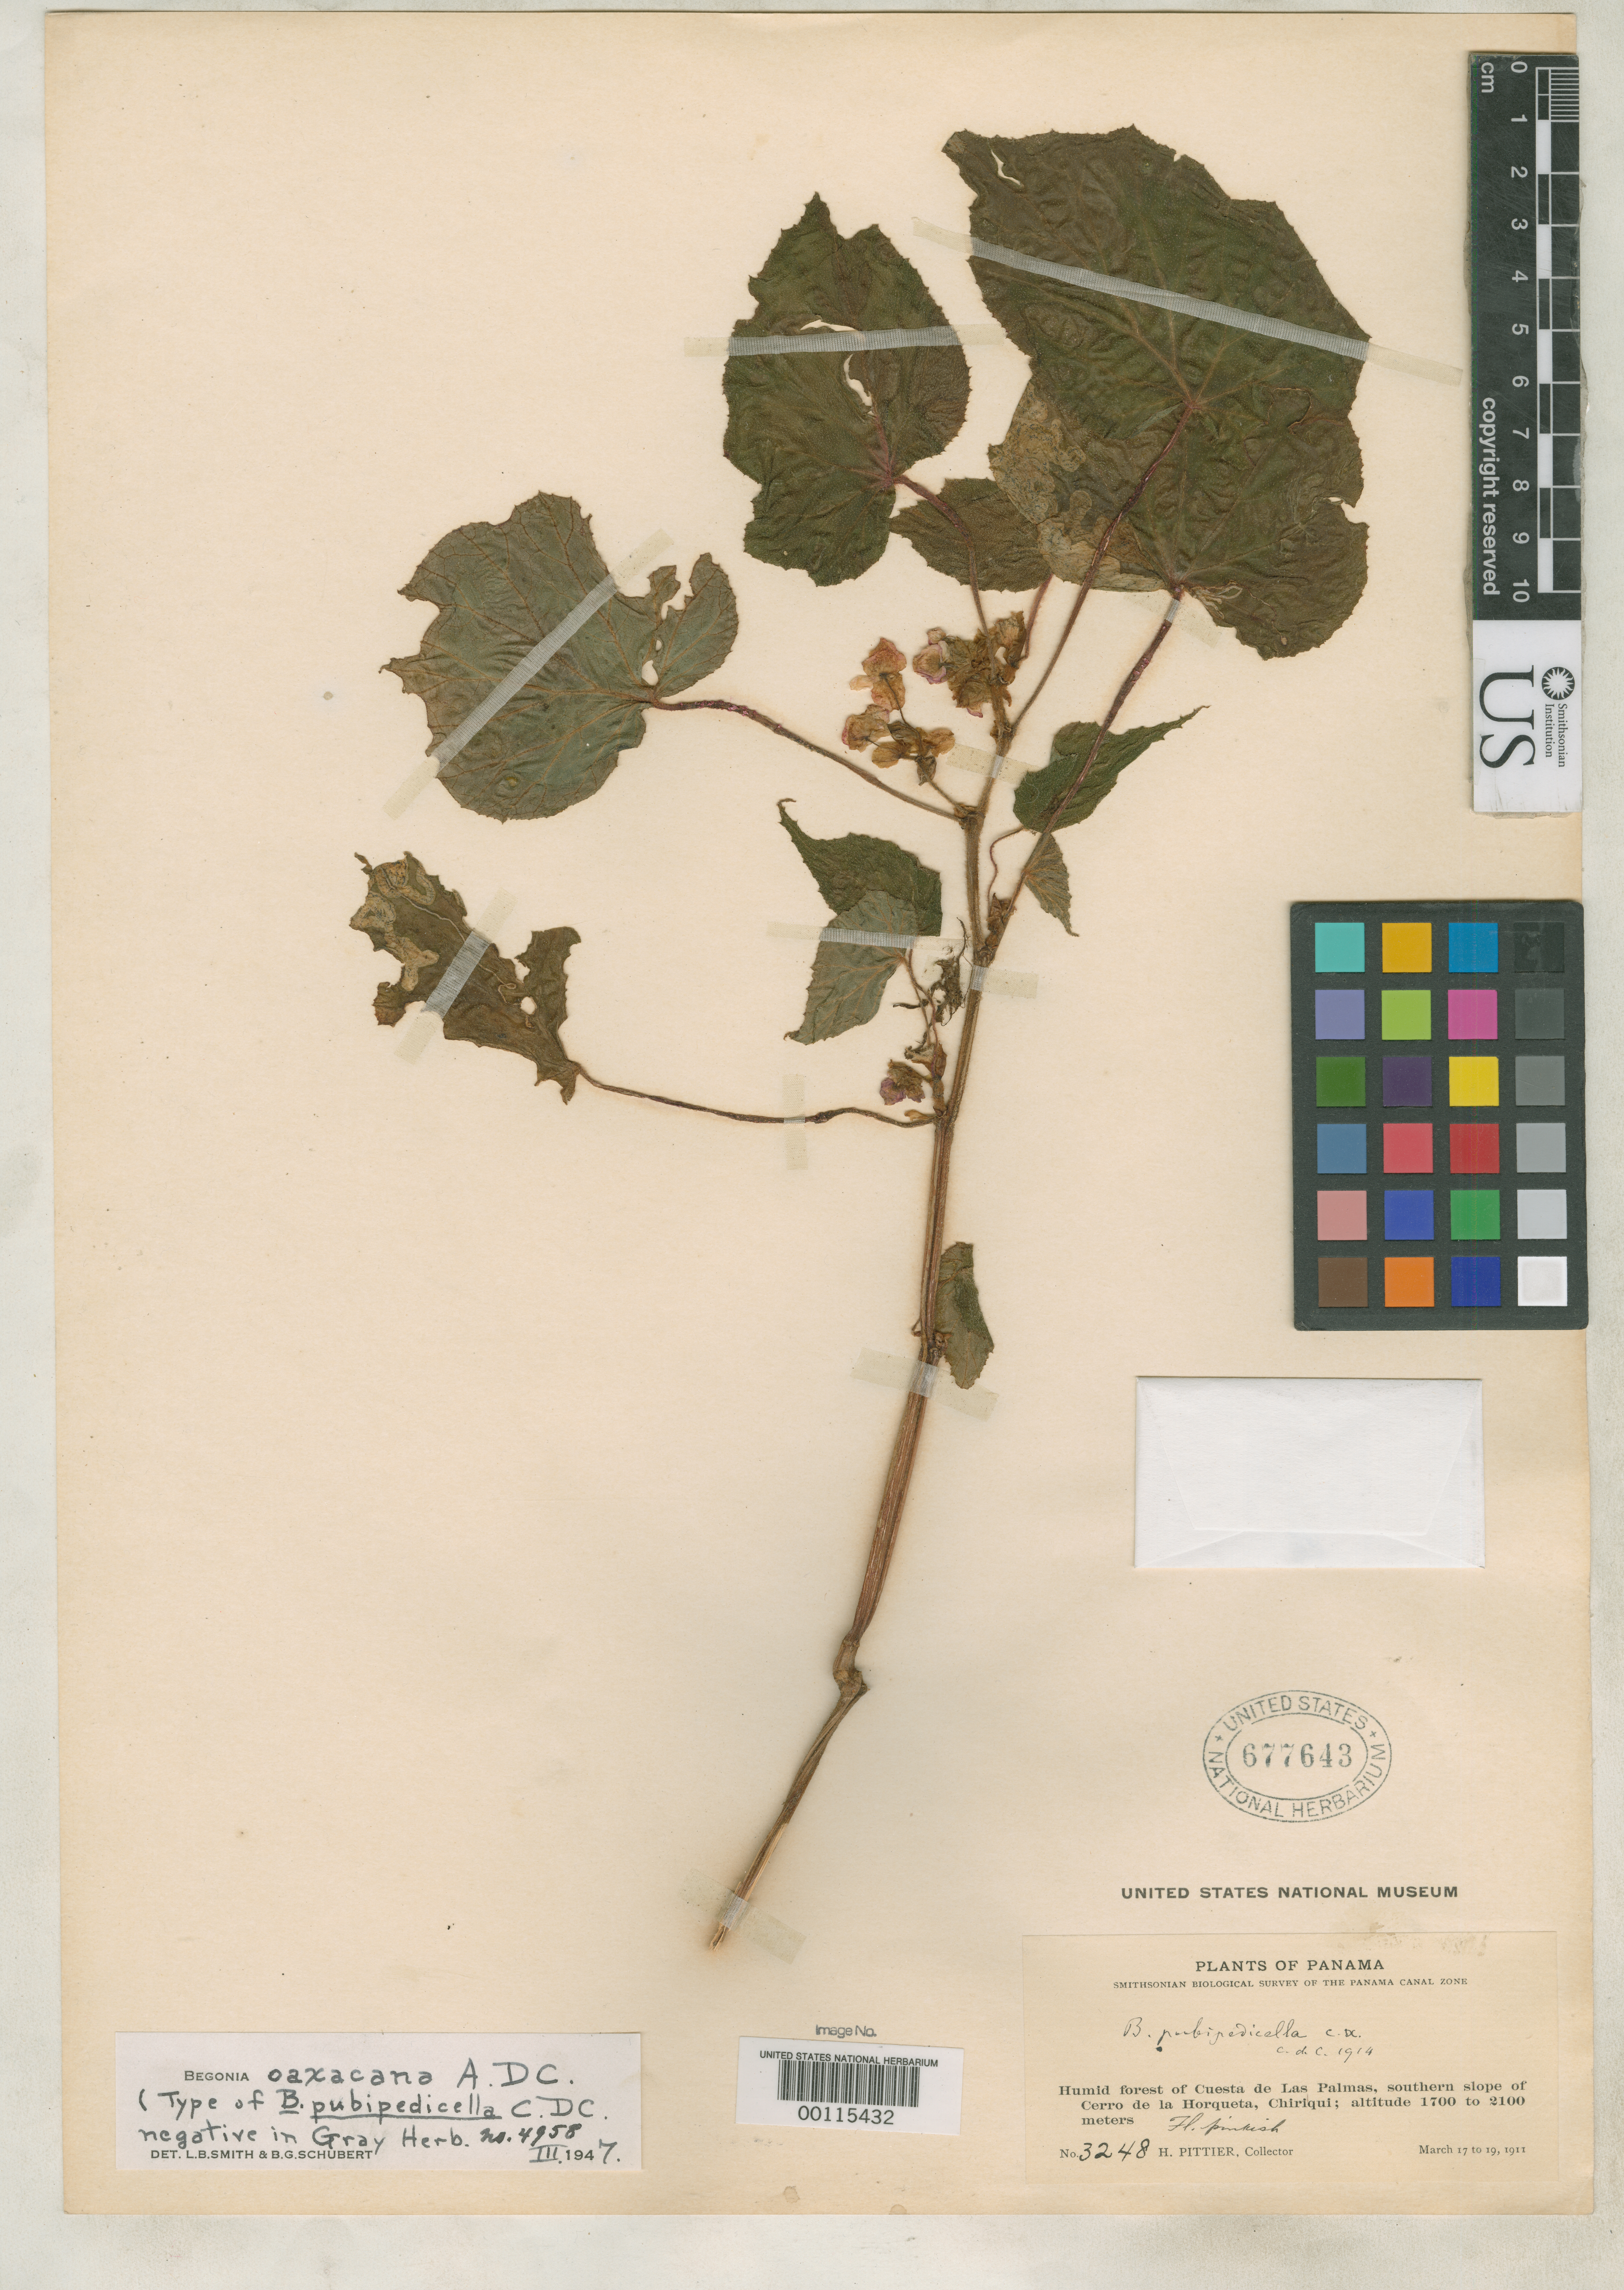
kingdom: Plantae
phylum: Tracheophyta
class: Magnoliopsida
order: Cucurbitales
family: Begoniaceae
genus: Begonia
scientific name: Begonia pubipedicella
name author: C. DC.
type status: Type Collection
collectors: H. F. Pittier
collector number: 3248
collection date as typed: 17 Mar 1911 to 19 Mar 1911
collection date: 1911-03-17/1911-03-19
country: Panama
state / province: Chiriquí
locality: S slope of Cerro de La Horqueta, Cuesta de Las Palmas.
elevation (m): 1700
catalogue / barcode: US 677643